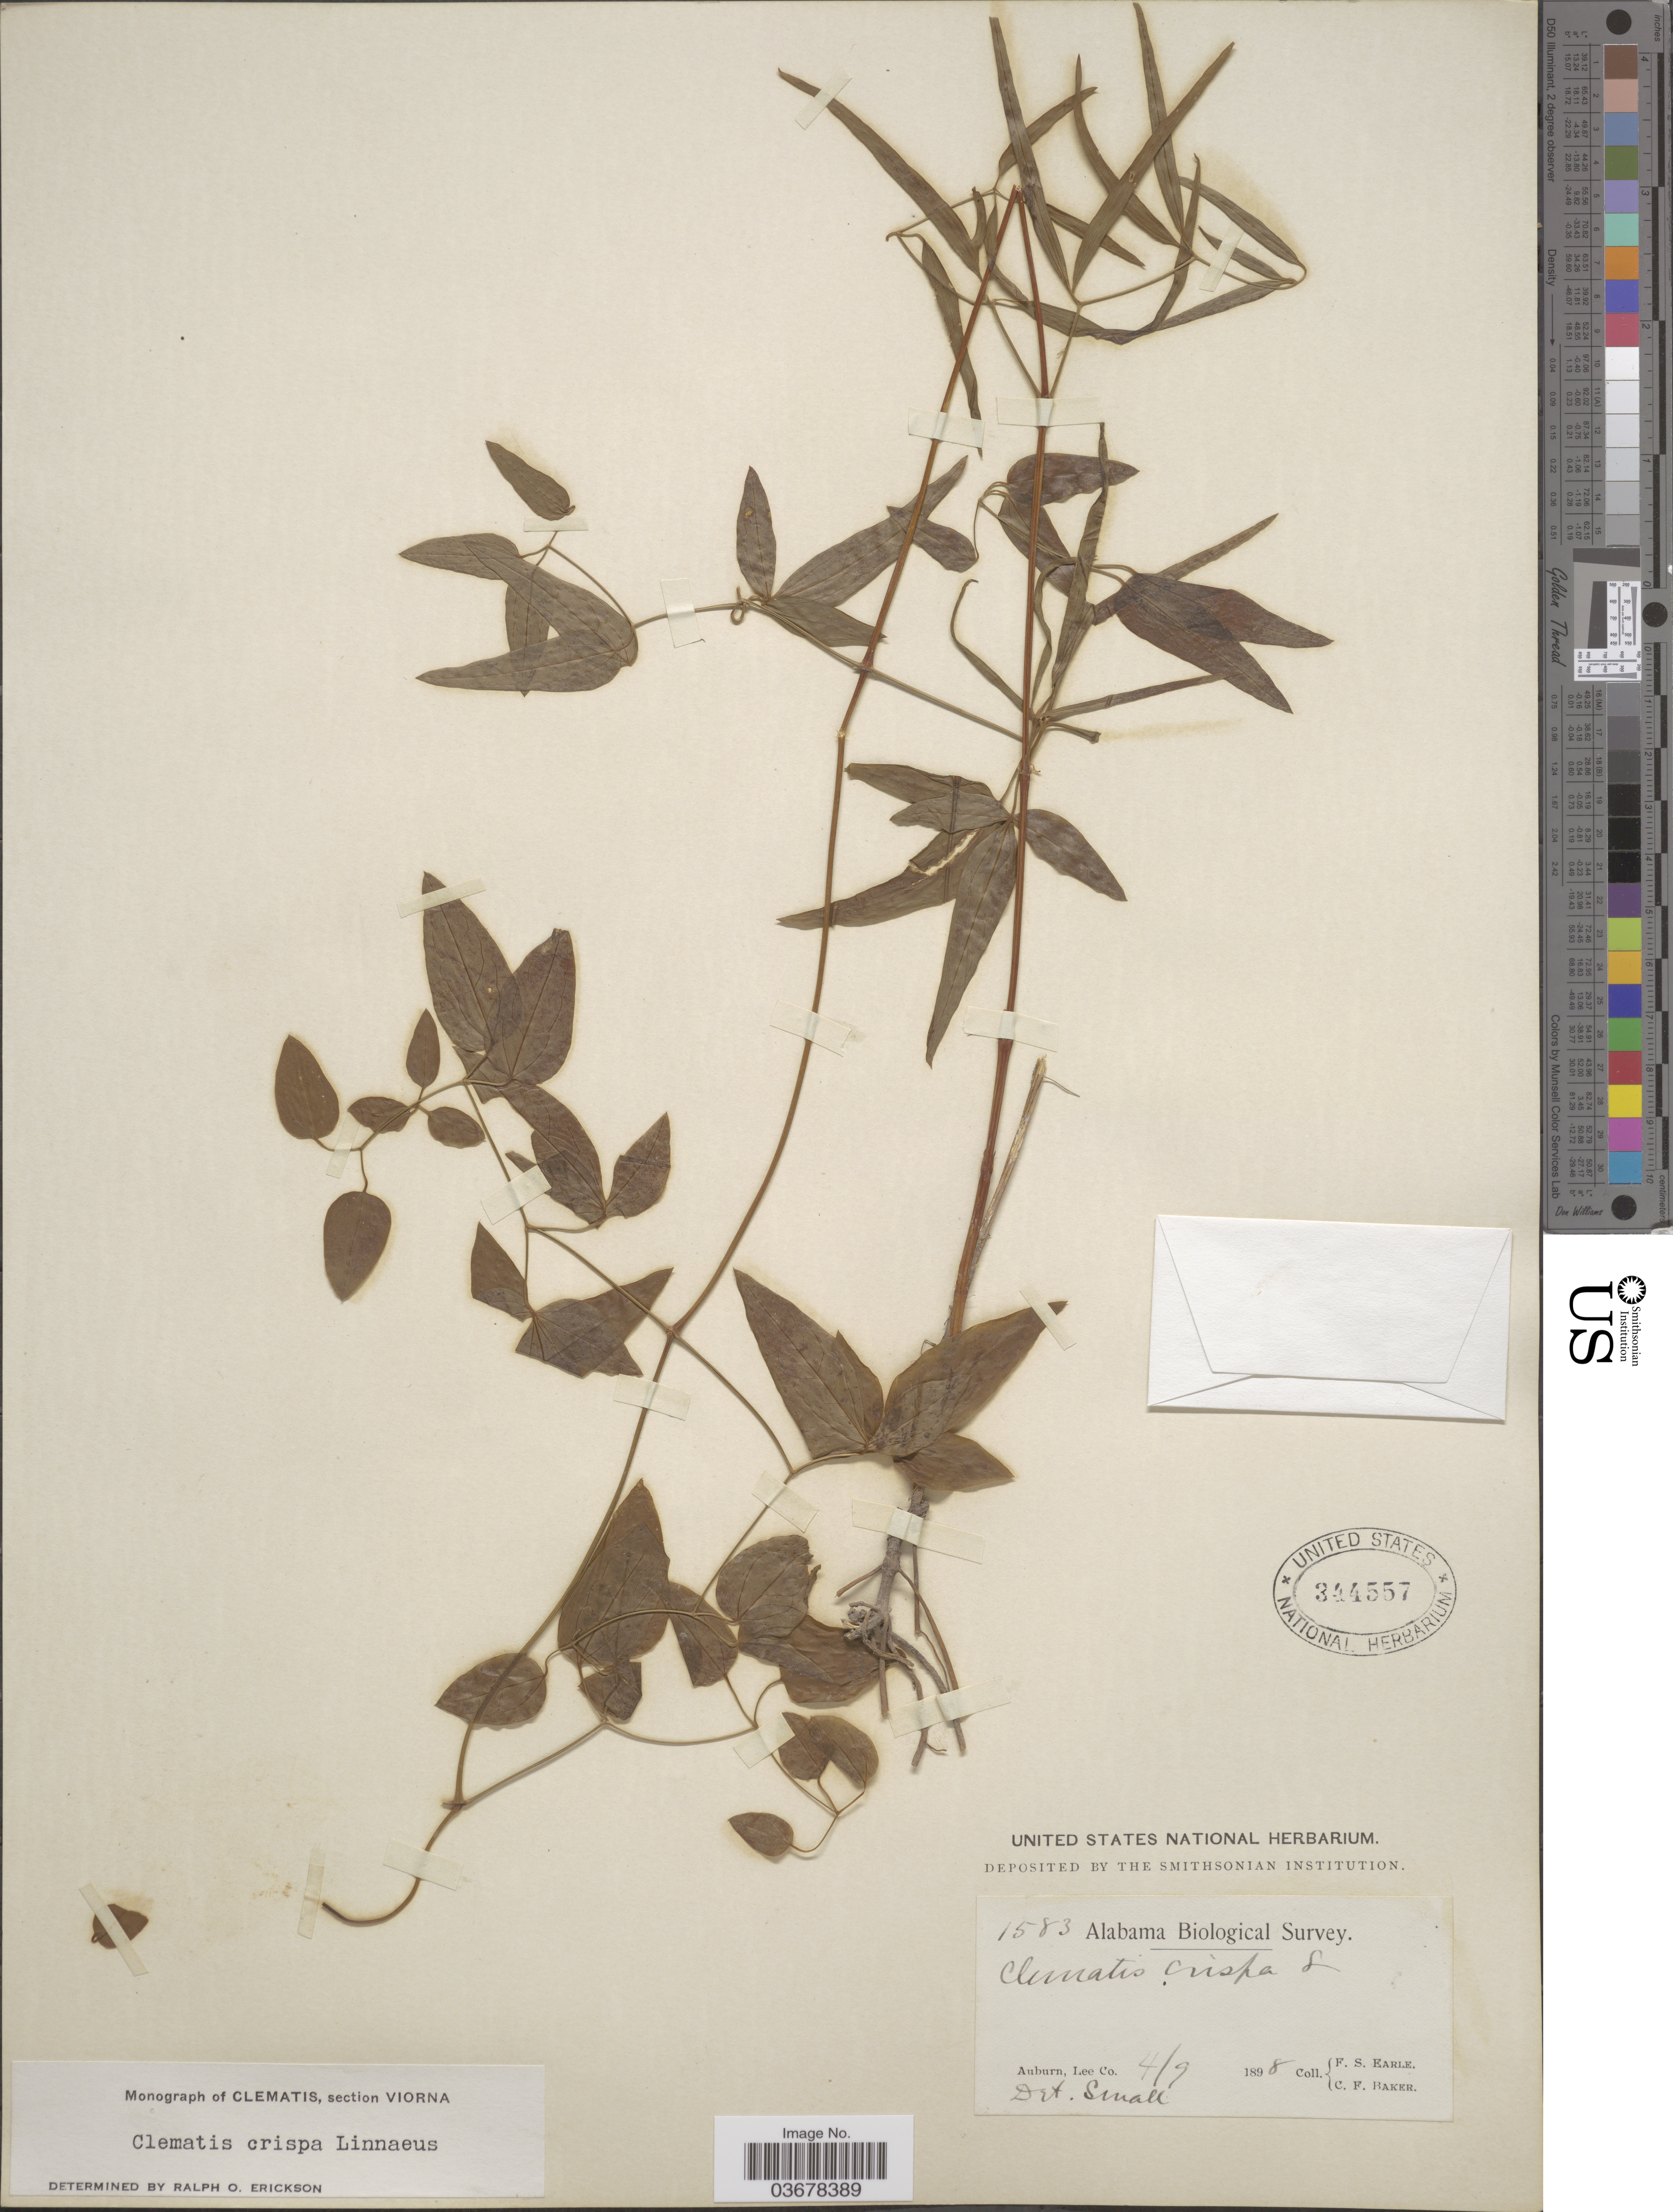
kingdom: Plantae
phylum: Tracheophyta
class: Magnoliopsida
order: Ranunculales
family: Ranunculaceae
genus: Clematis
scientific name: Clematis viorna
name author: L.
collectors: F. S. Earle & C. F. Baker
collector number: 1583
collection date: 1898-04-09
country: United States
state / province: Alabama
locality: Auburn, Lee Co.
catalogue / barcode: US 344557